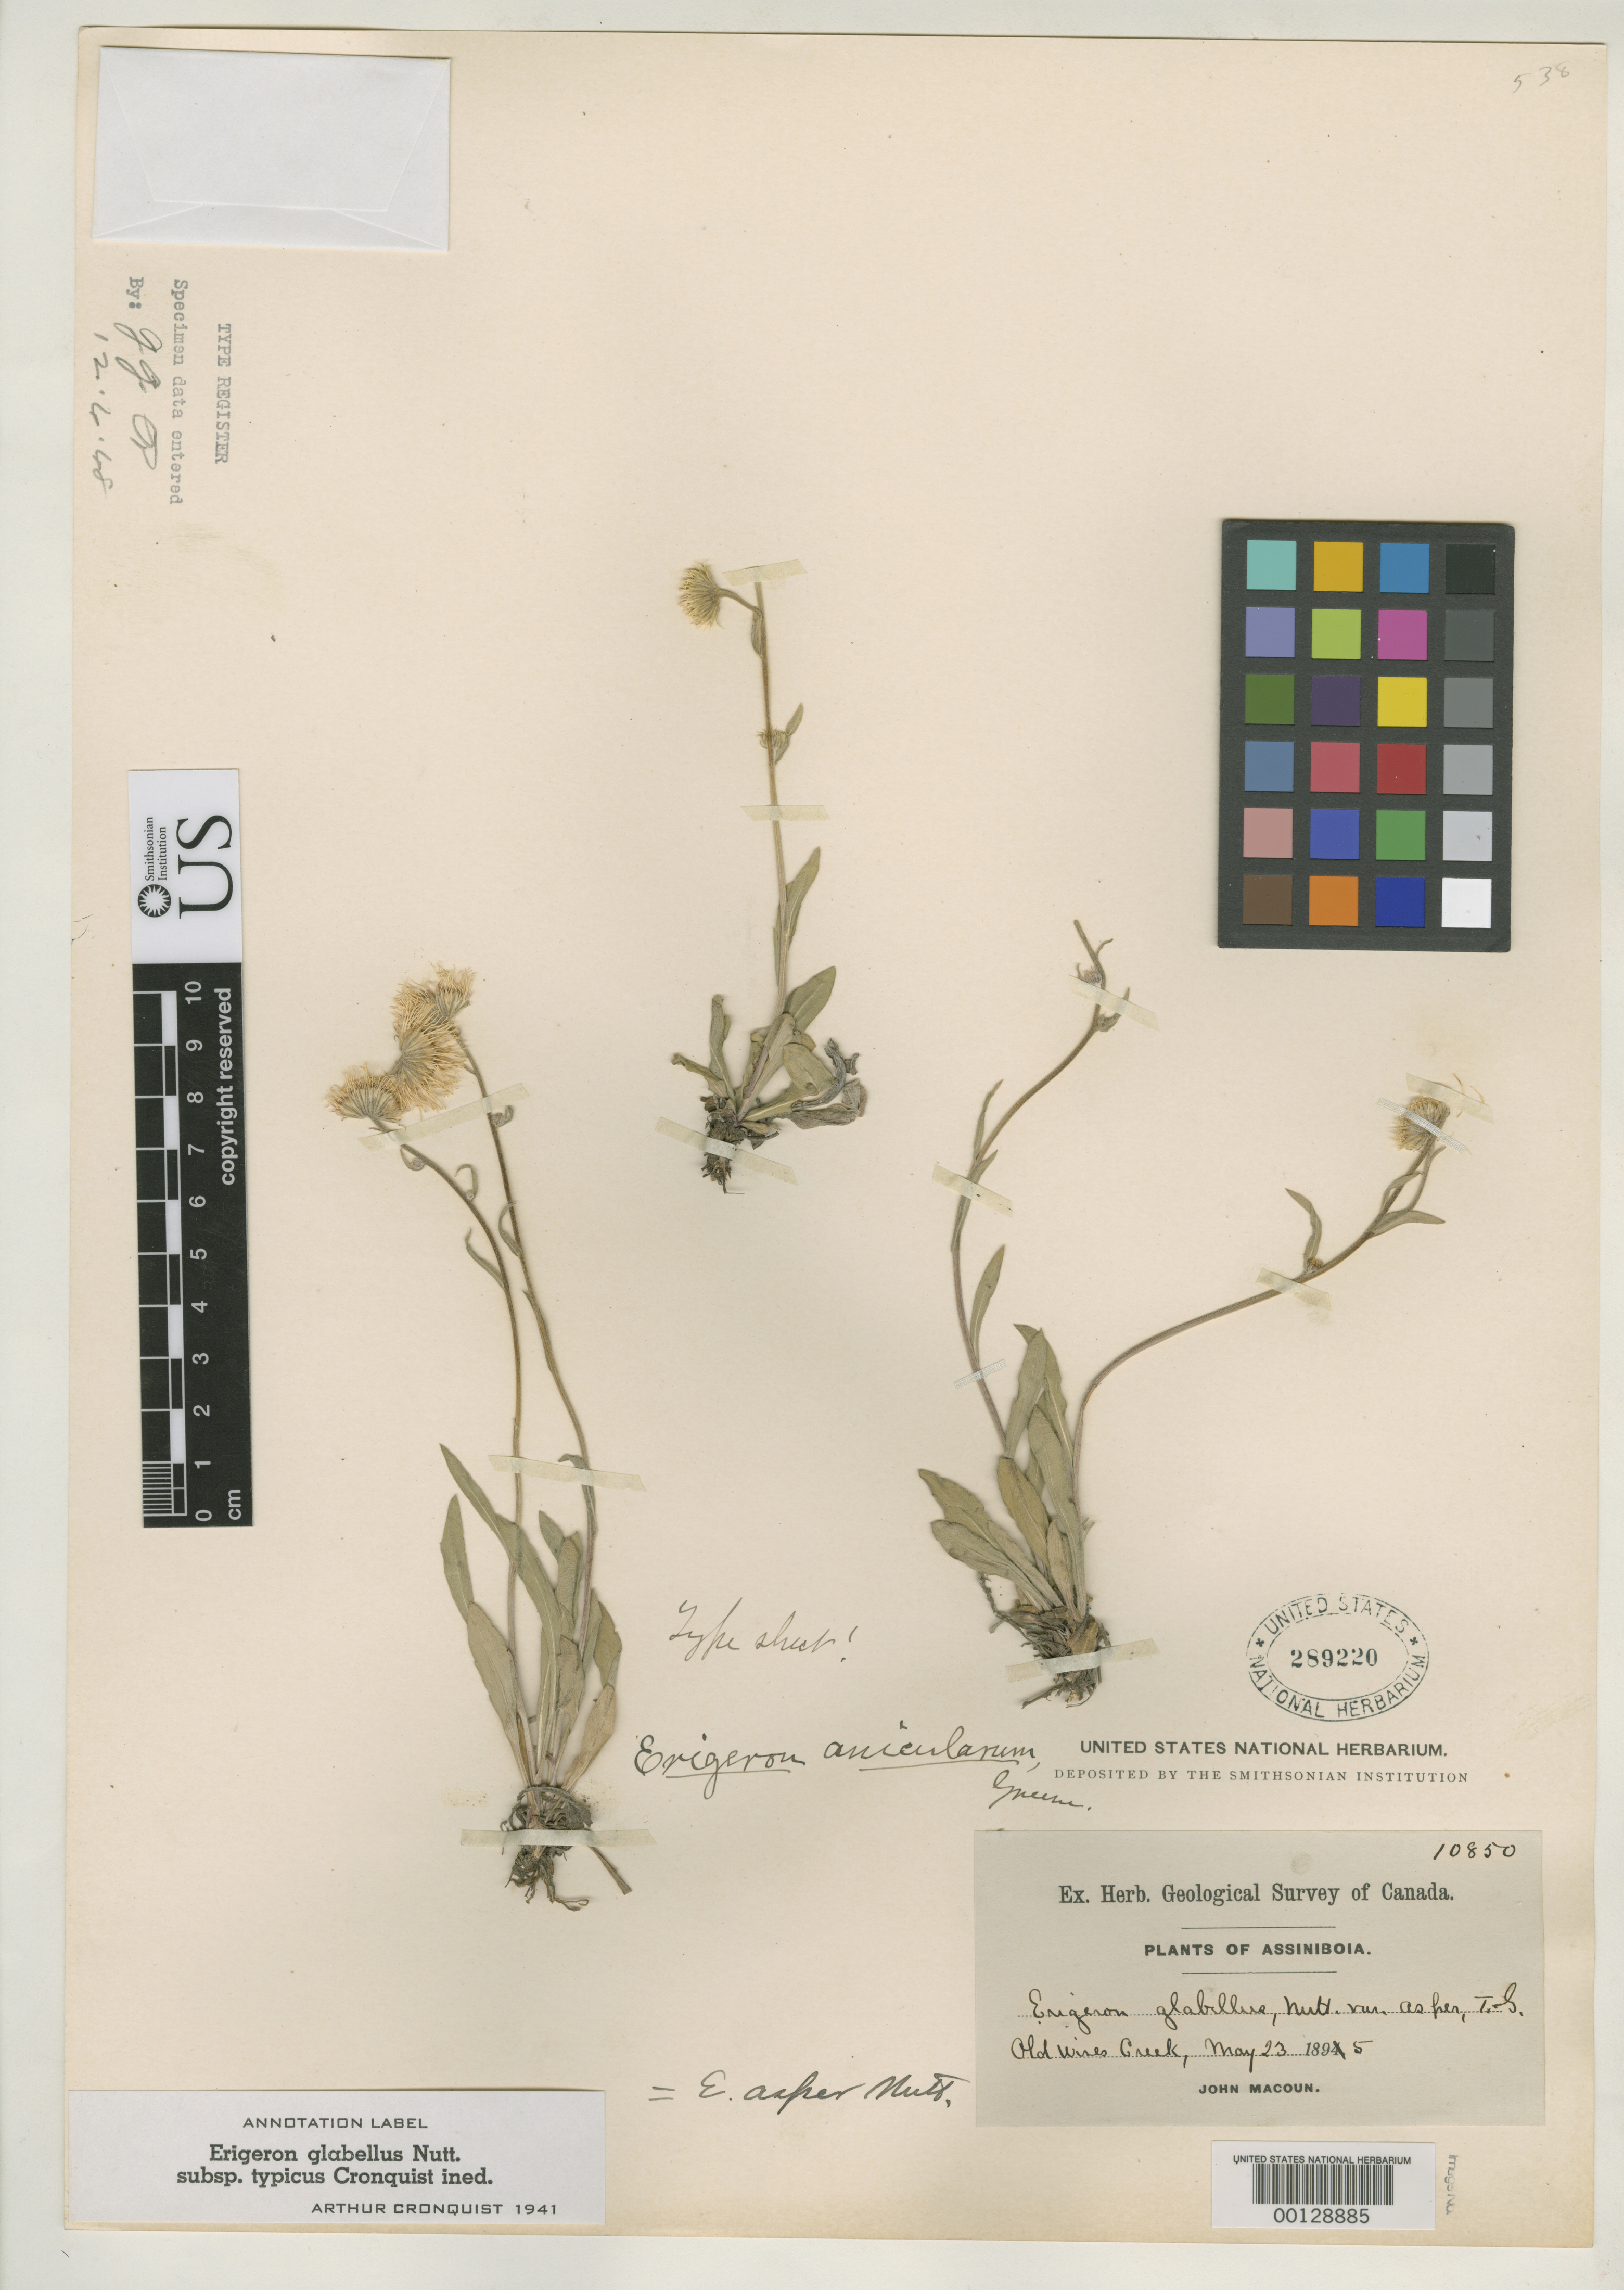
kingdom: Plantae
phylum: Tracheophyta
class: Magnoliopsida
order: Asterales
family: Asteraceae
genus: Erigeron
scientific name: Erigeron anicularum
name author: Greene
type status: Isotype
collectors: J. Macoun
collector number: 10850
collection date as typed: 23 May 1895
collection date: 1895-05-23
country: Canada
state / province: Saskatchewan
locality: Assiniboia.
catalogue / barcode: US 289220